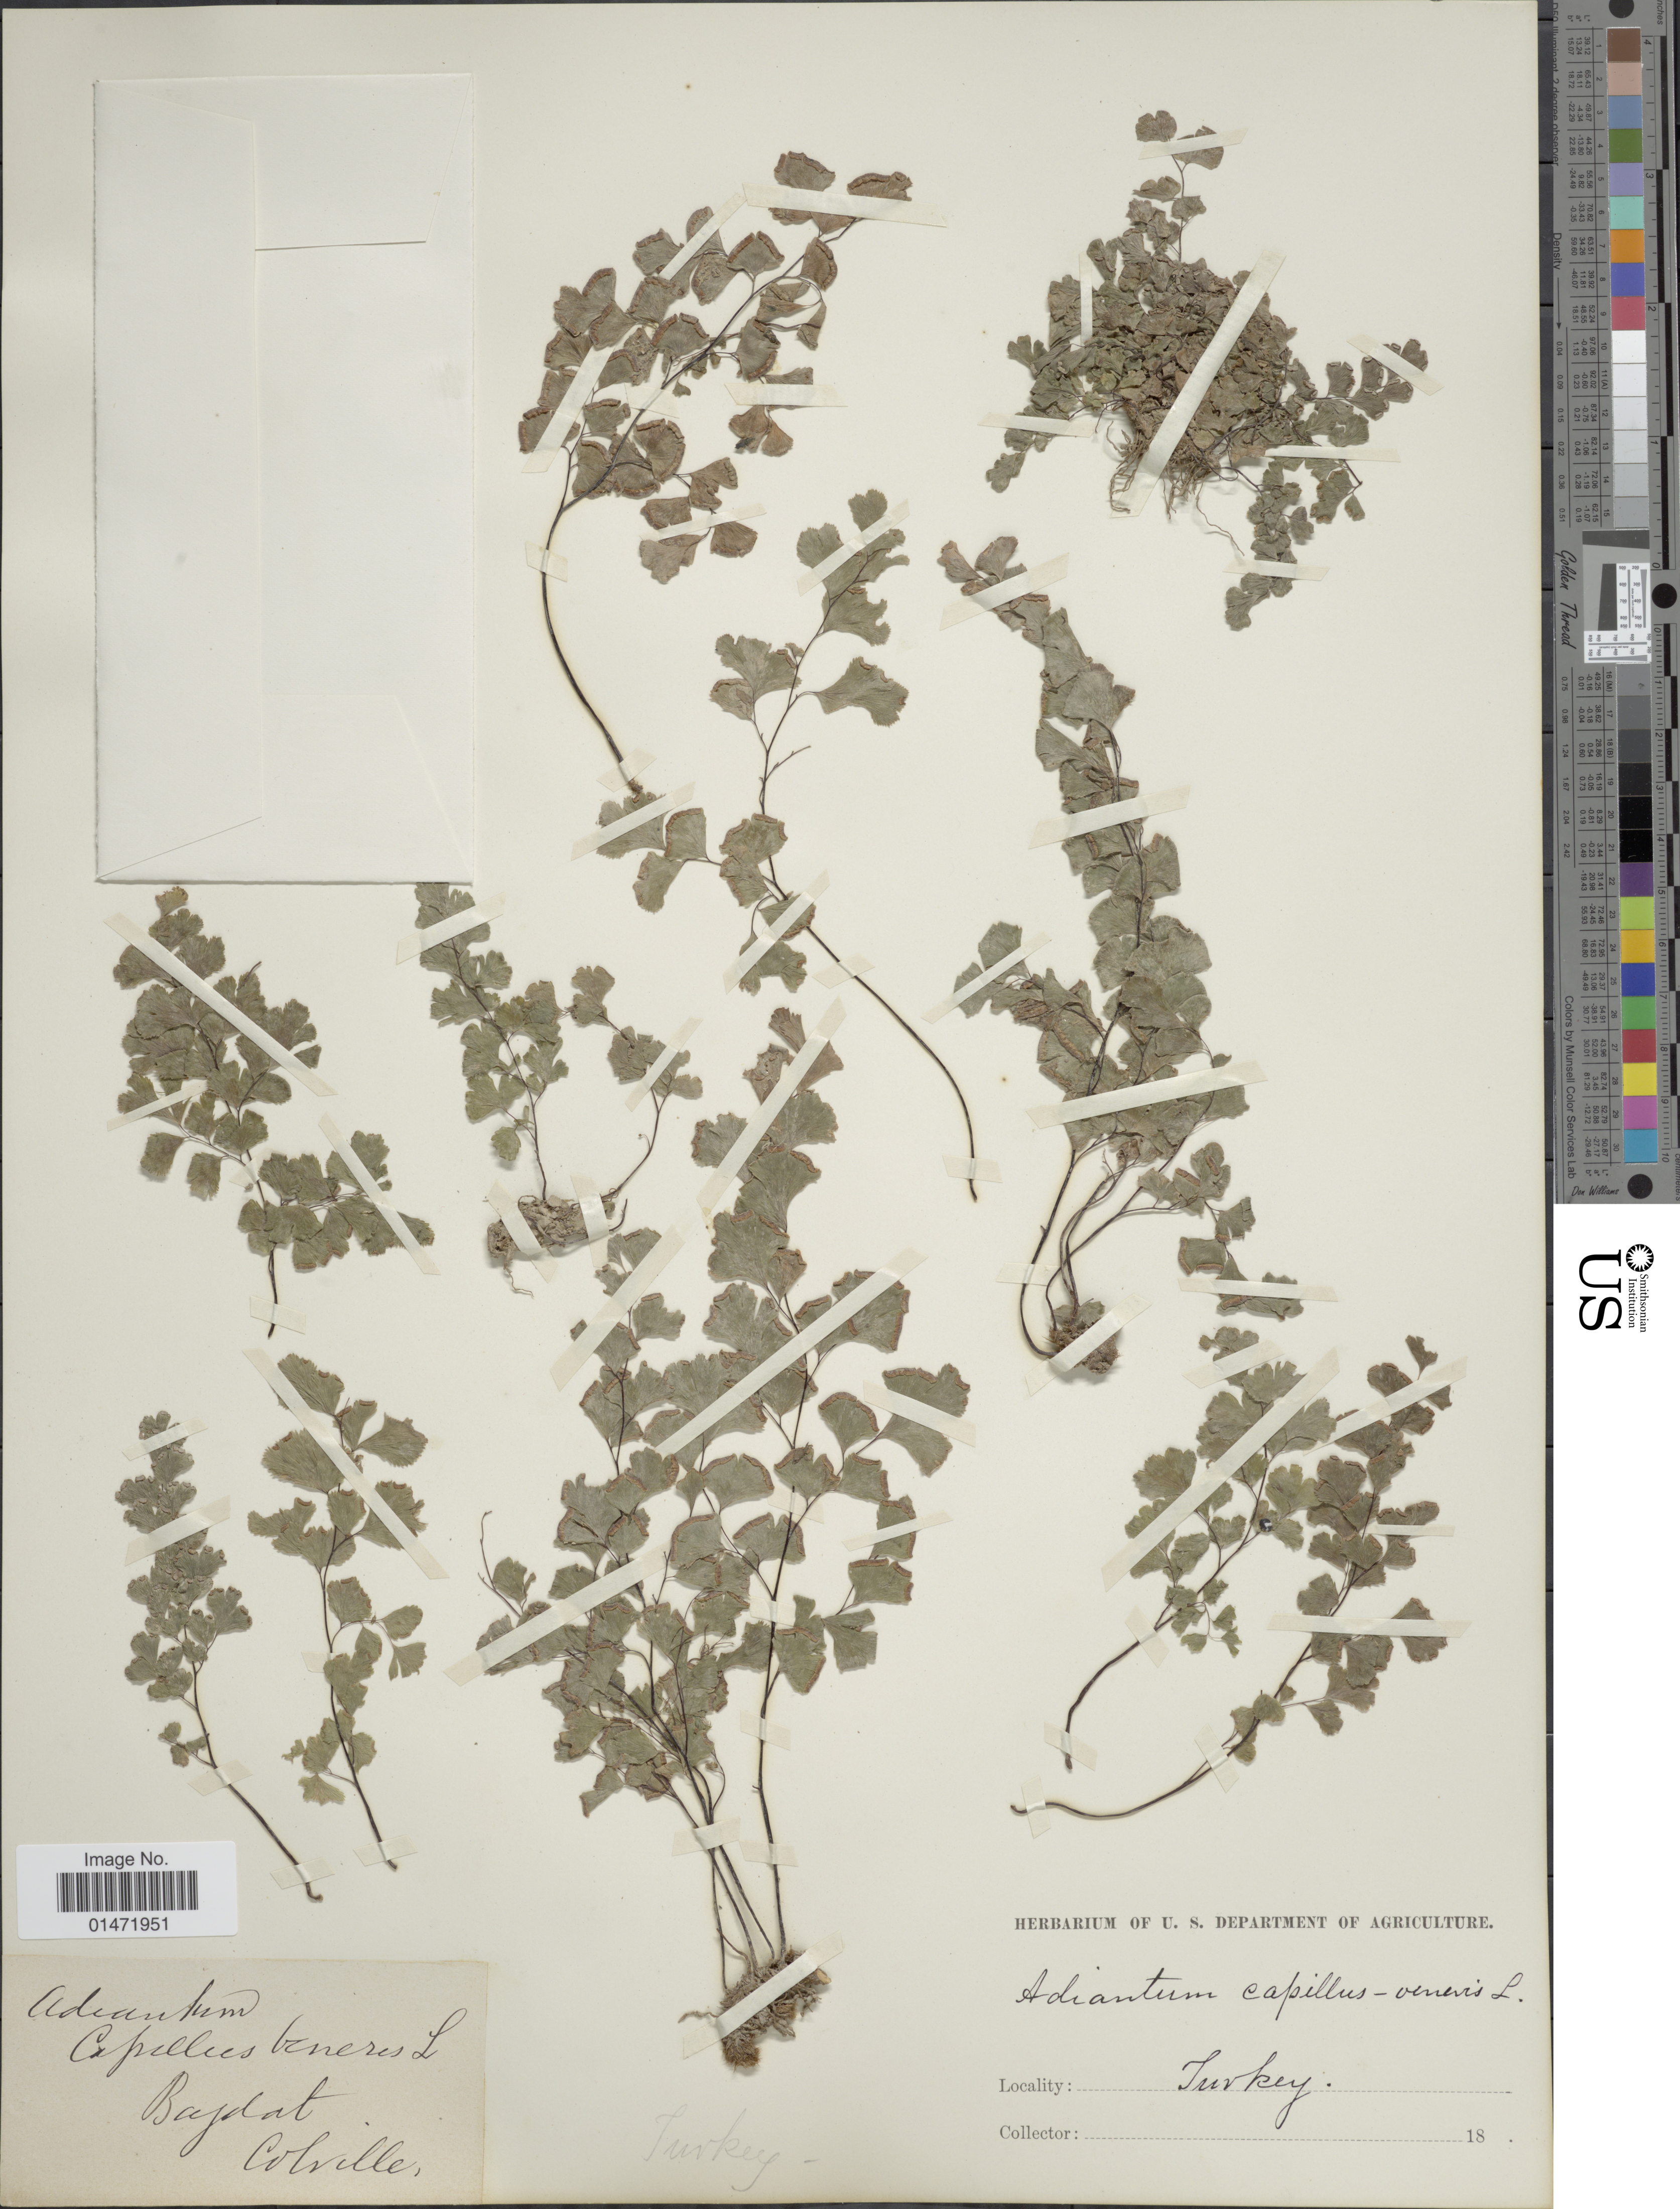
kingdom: Plantae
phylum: Tracheophyta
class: Polypodiopsida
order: Polypodiales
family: Pteridaceae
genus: Adiantum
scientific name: Adiantum capillus-veneris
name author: L.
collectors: Colville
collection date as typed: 18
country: Turkey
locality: Bajdat [interpreted]